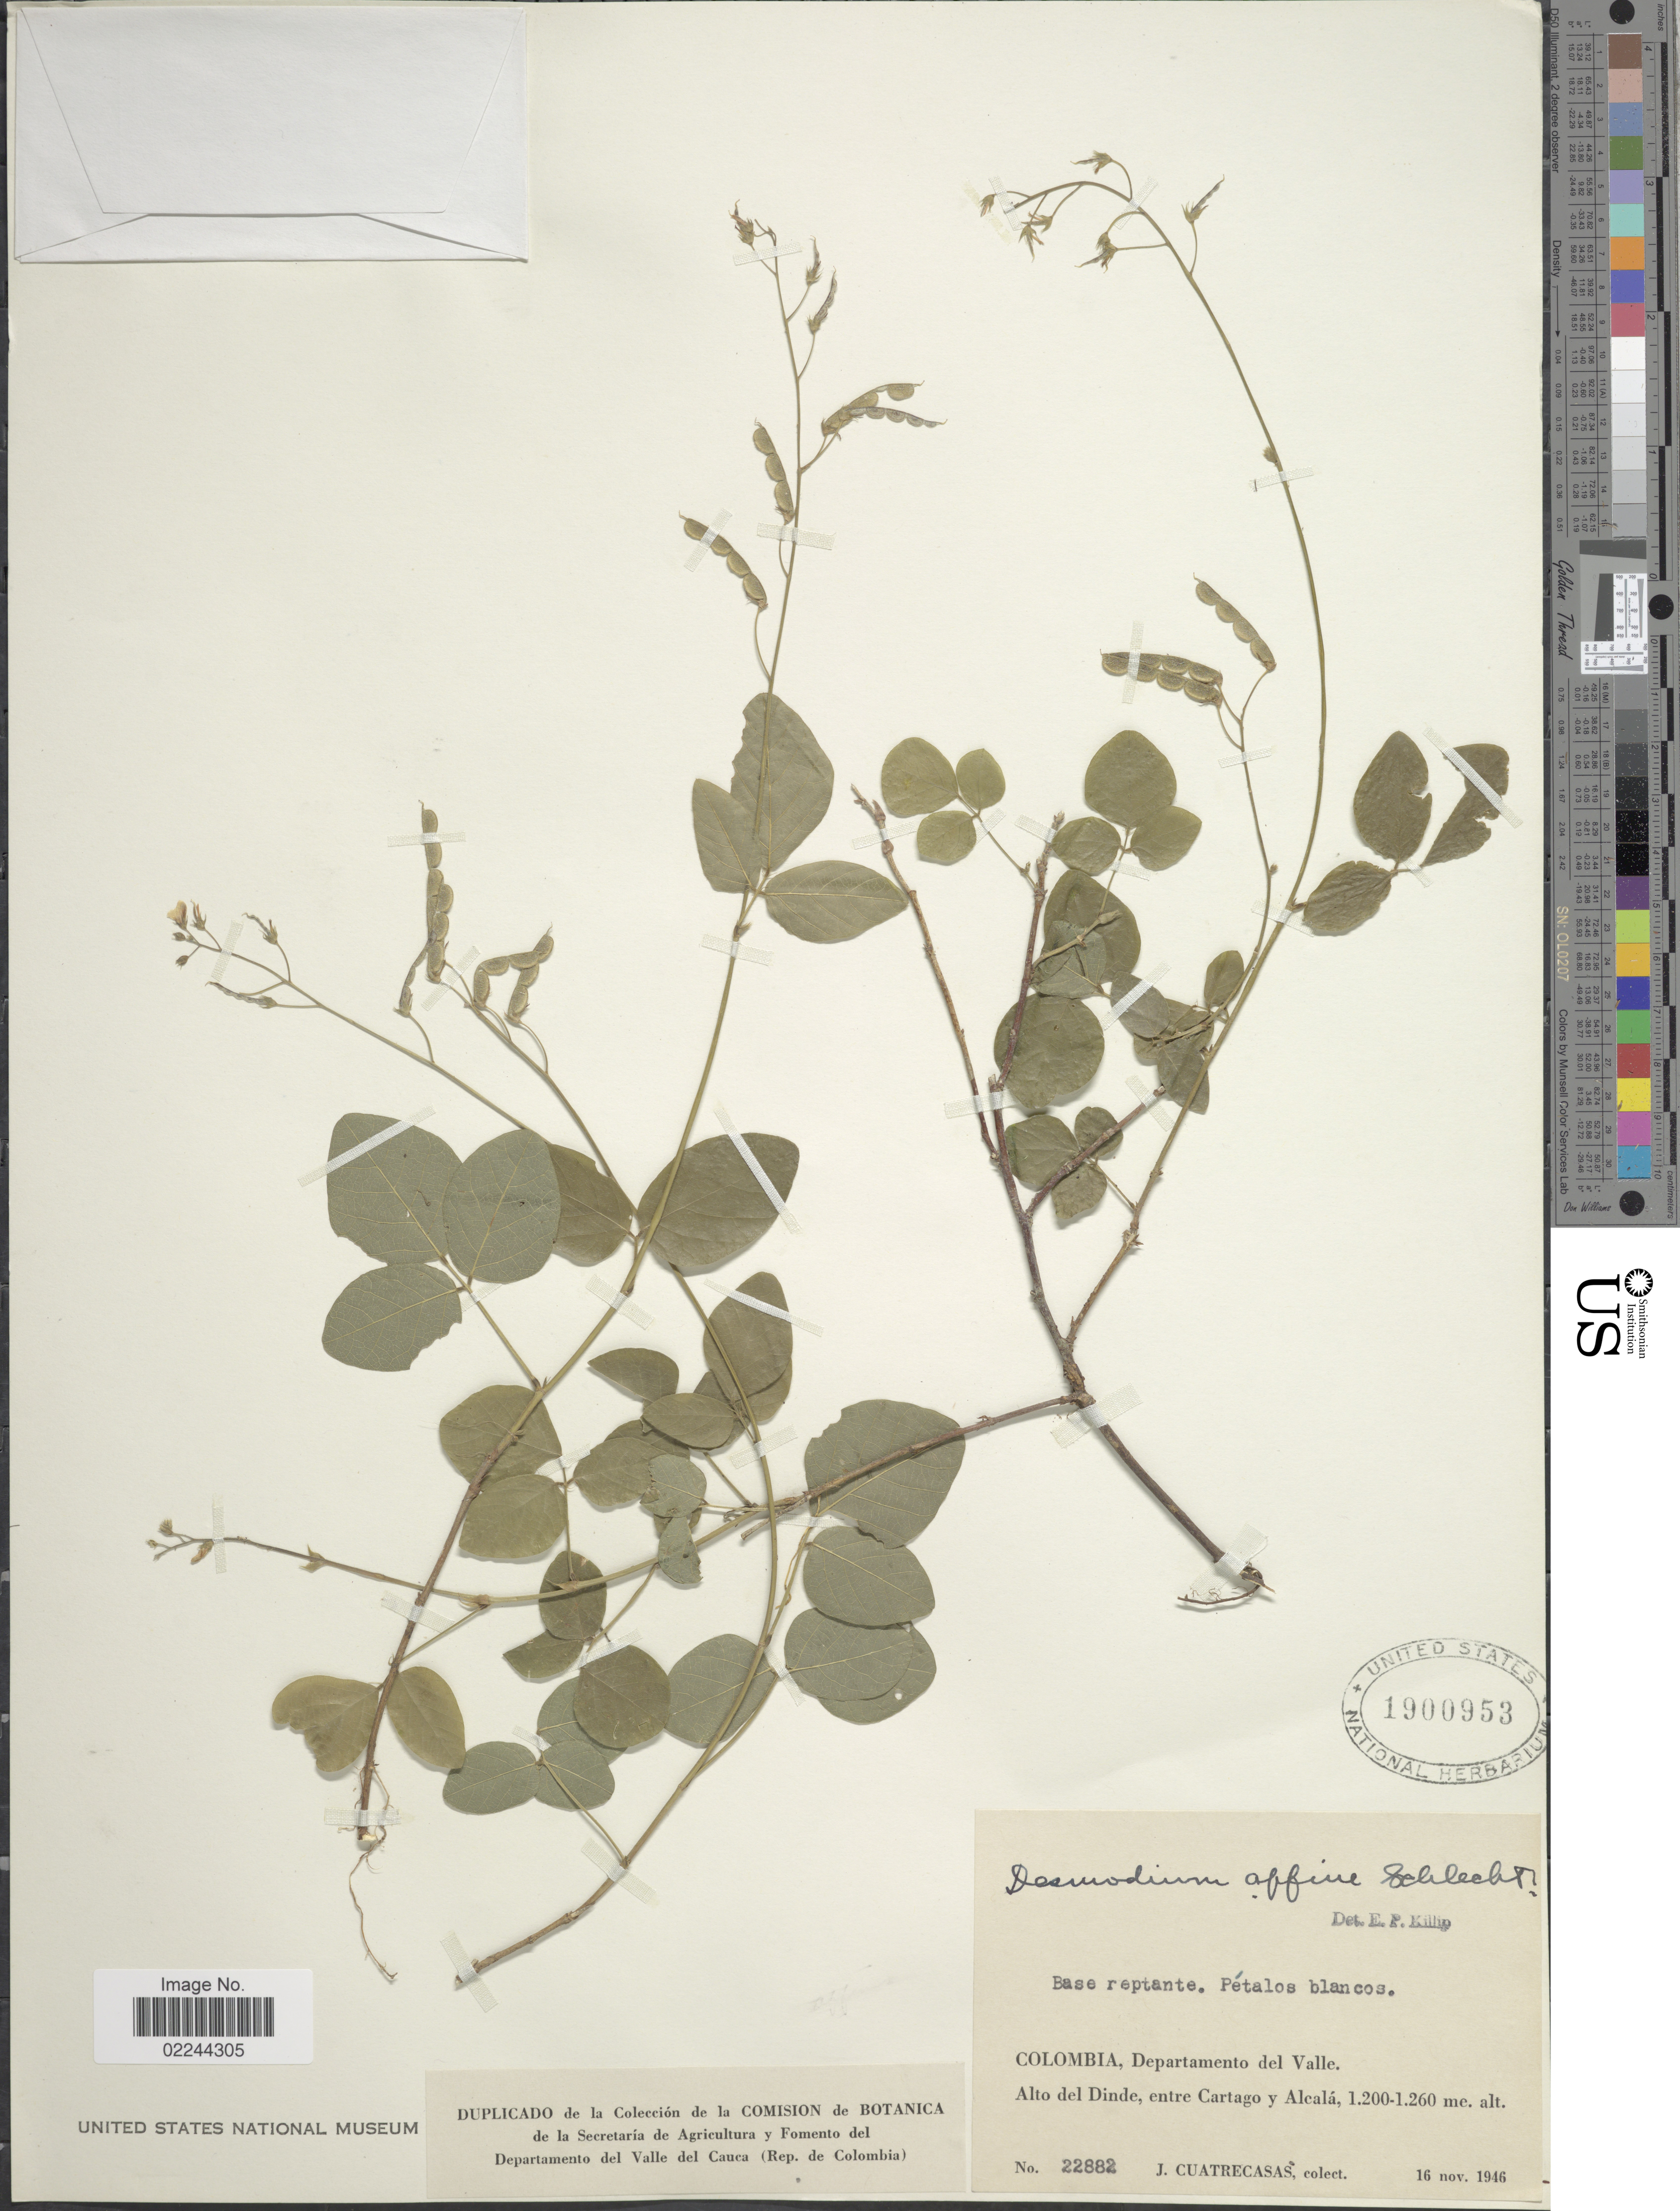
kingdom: Plantae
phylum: Tracheophyta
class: Magnoliopsida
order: Fabales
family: Fabaceae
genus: Desmodium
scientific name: Desmodium affine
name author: Schltdl.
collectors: J. Cuatrecasas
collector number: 22882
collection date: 1946-11-16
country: Colombia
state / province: Valle del Cauca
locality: Colombia, Departamento del Valle. Alto del Dinde, entre Cartago y Alcala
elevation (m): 1200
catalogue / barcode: US 1900953